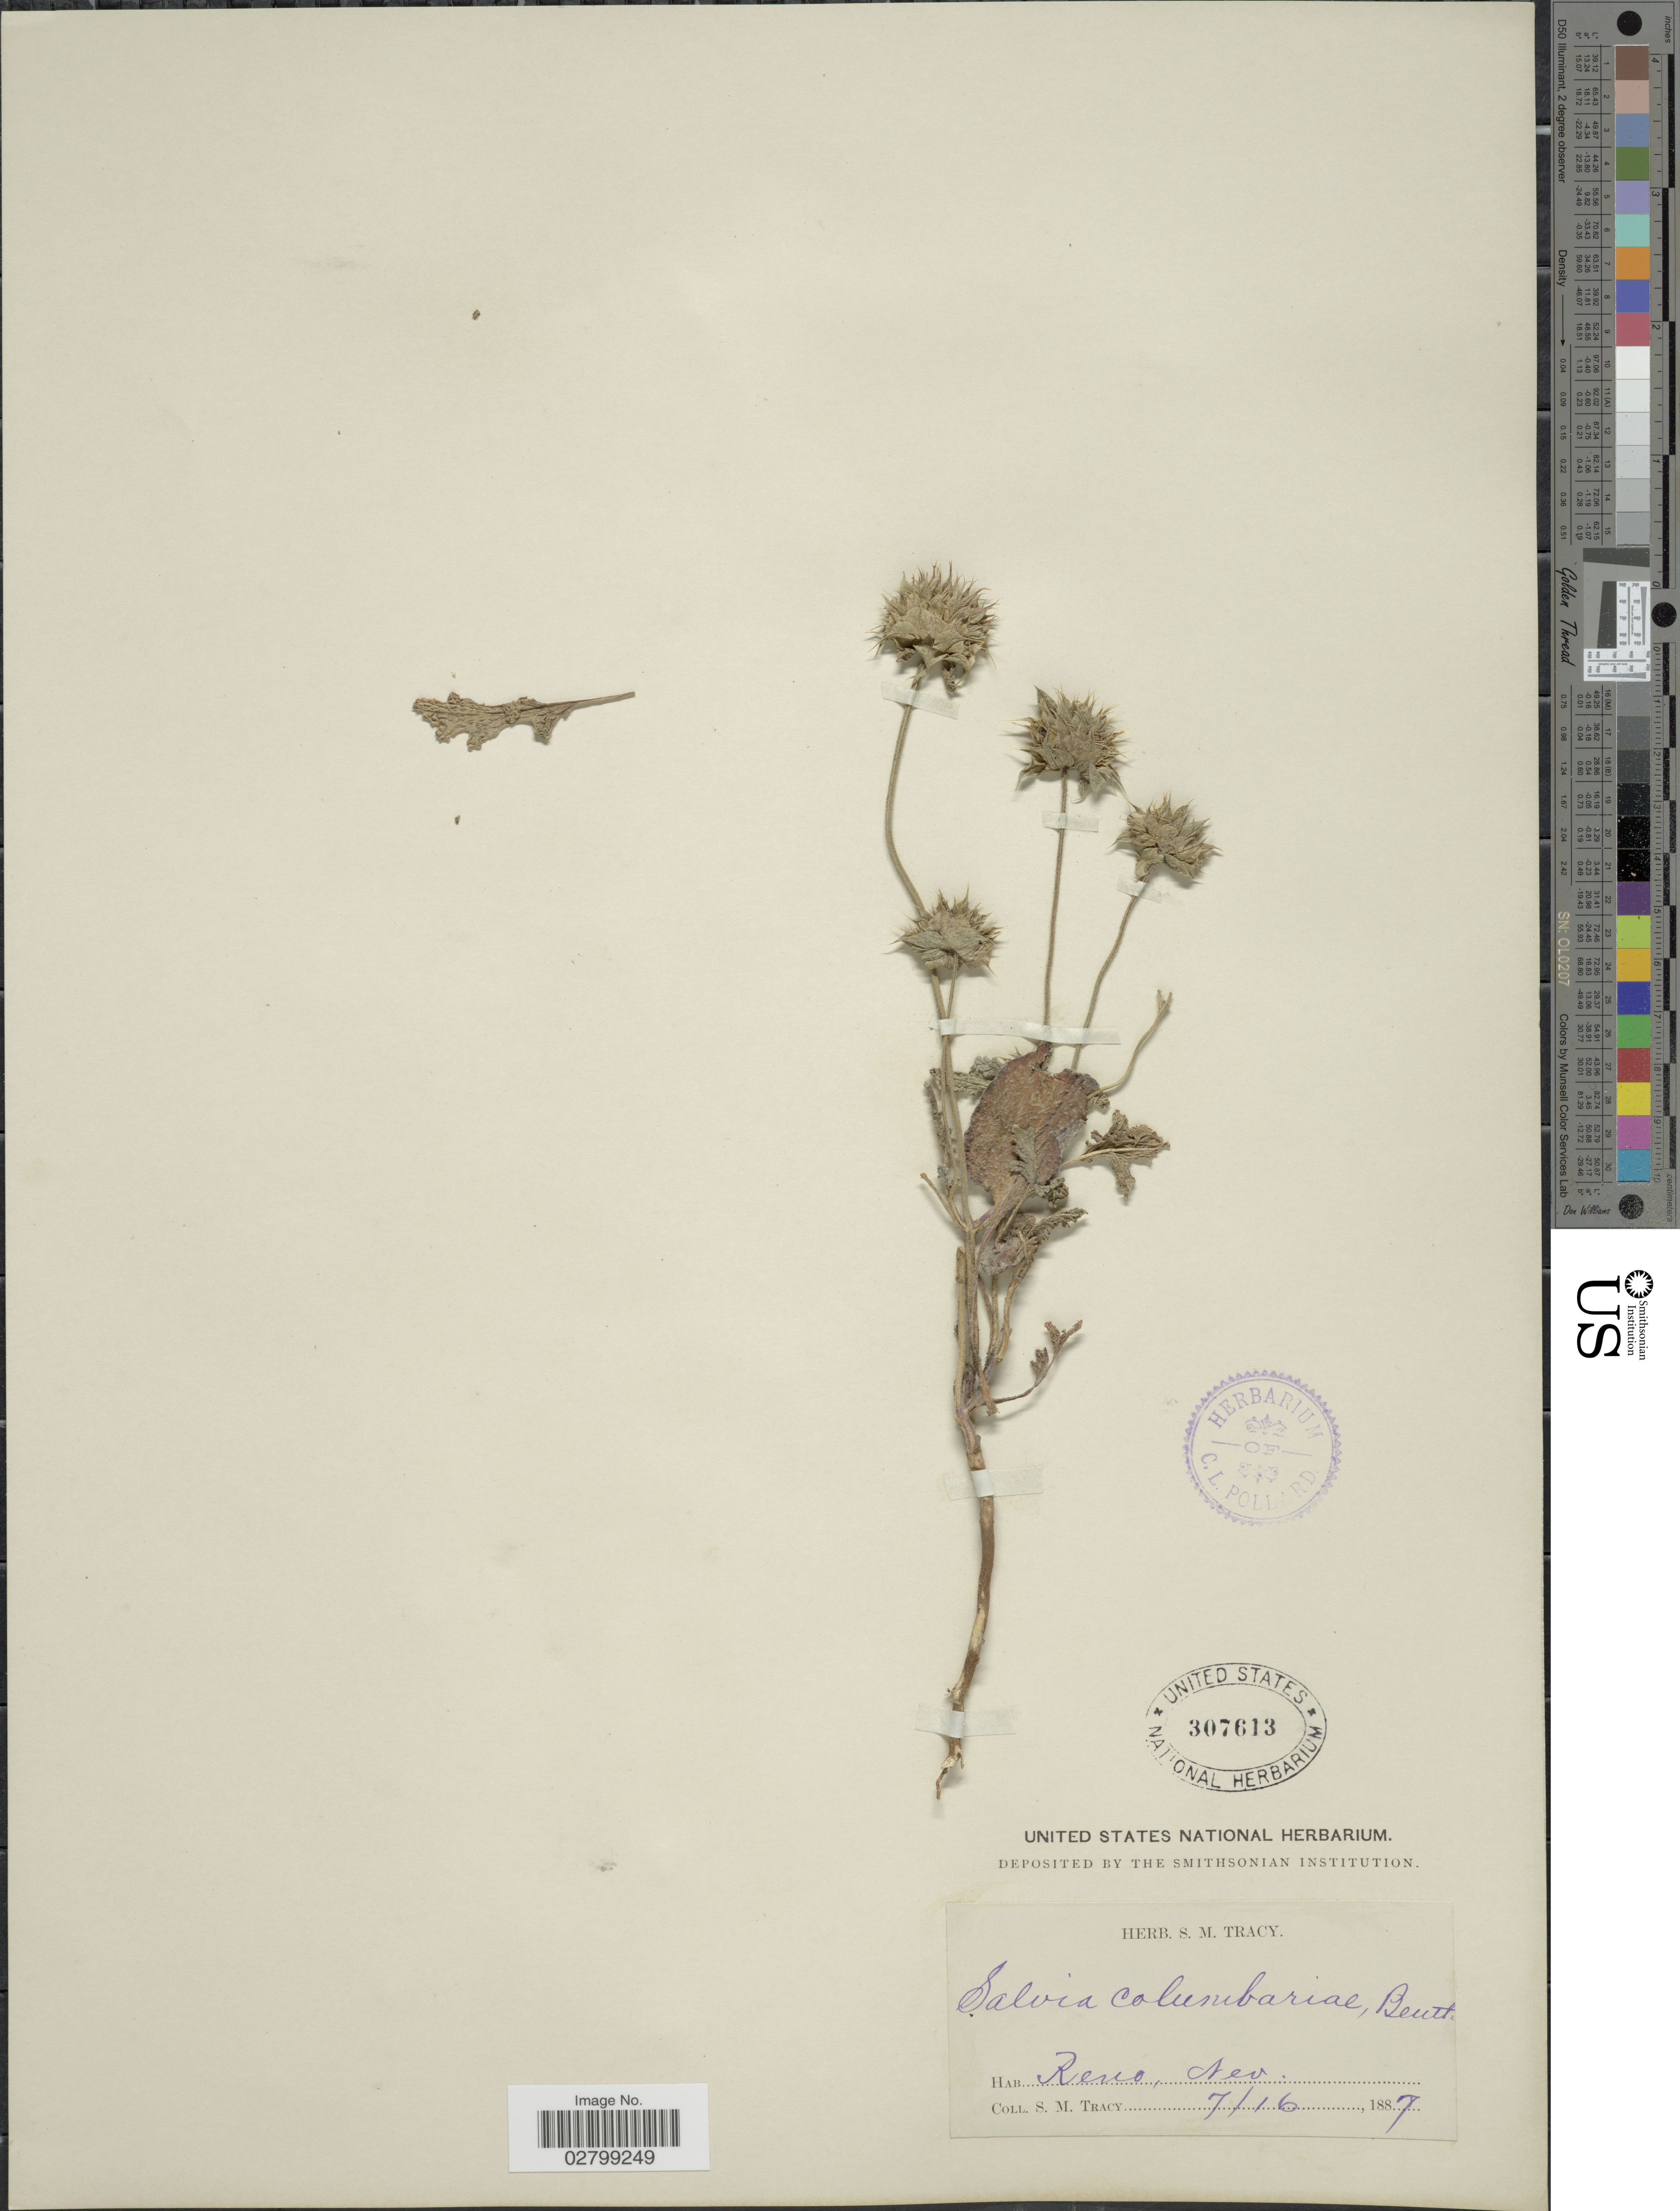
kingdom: Plantae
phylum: Tracheophyta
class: Magnoliopsida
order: Lamiales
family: Lamiaceae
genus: Salvia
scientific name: Salvia columbariae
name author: Benth.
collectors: S. M. Tracy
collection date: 1887-07-16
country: United States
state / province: Nevada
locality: Reno.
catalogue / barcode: US 307613